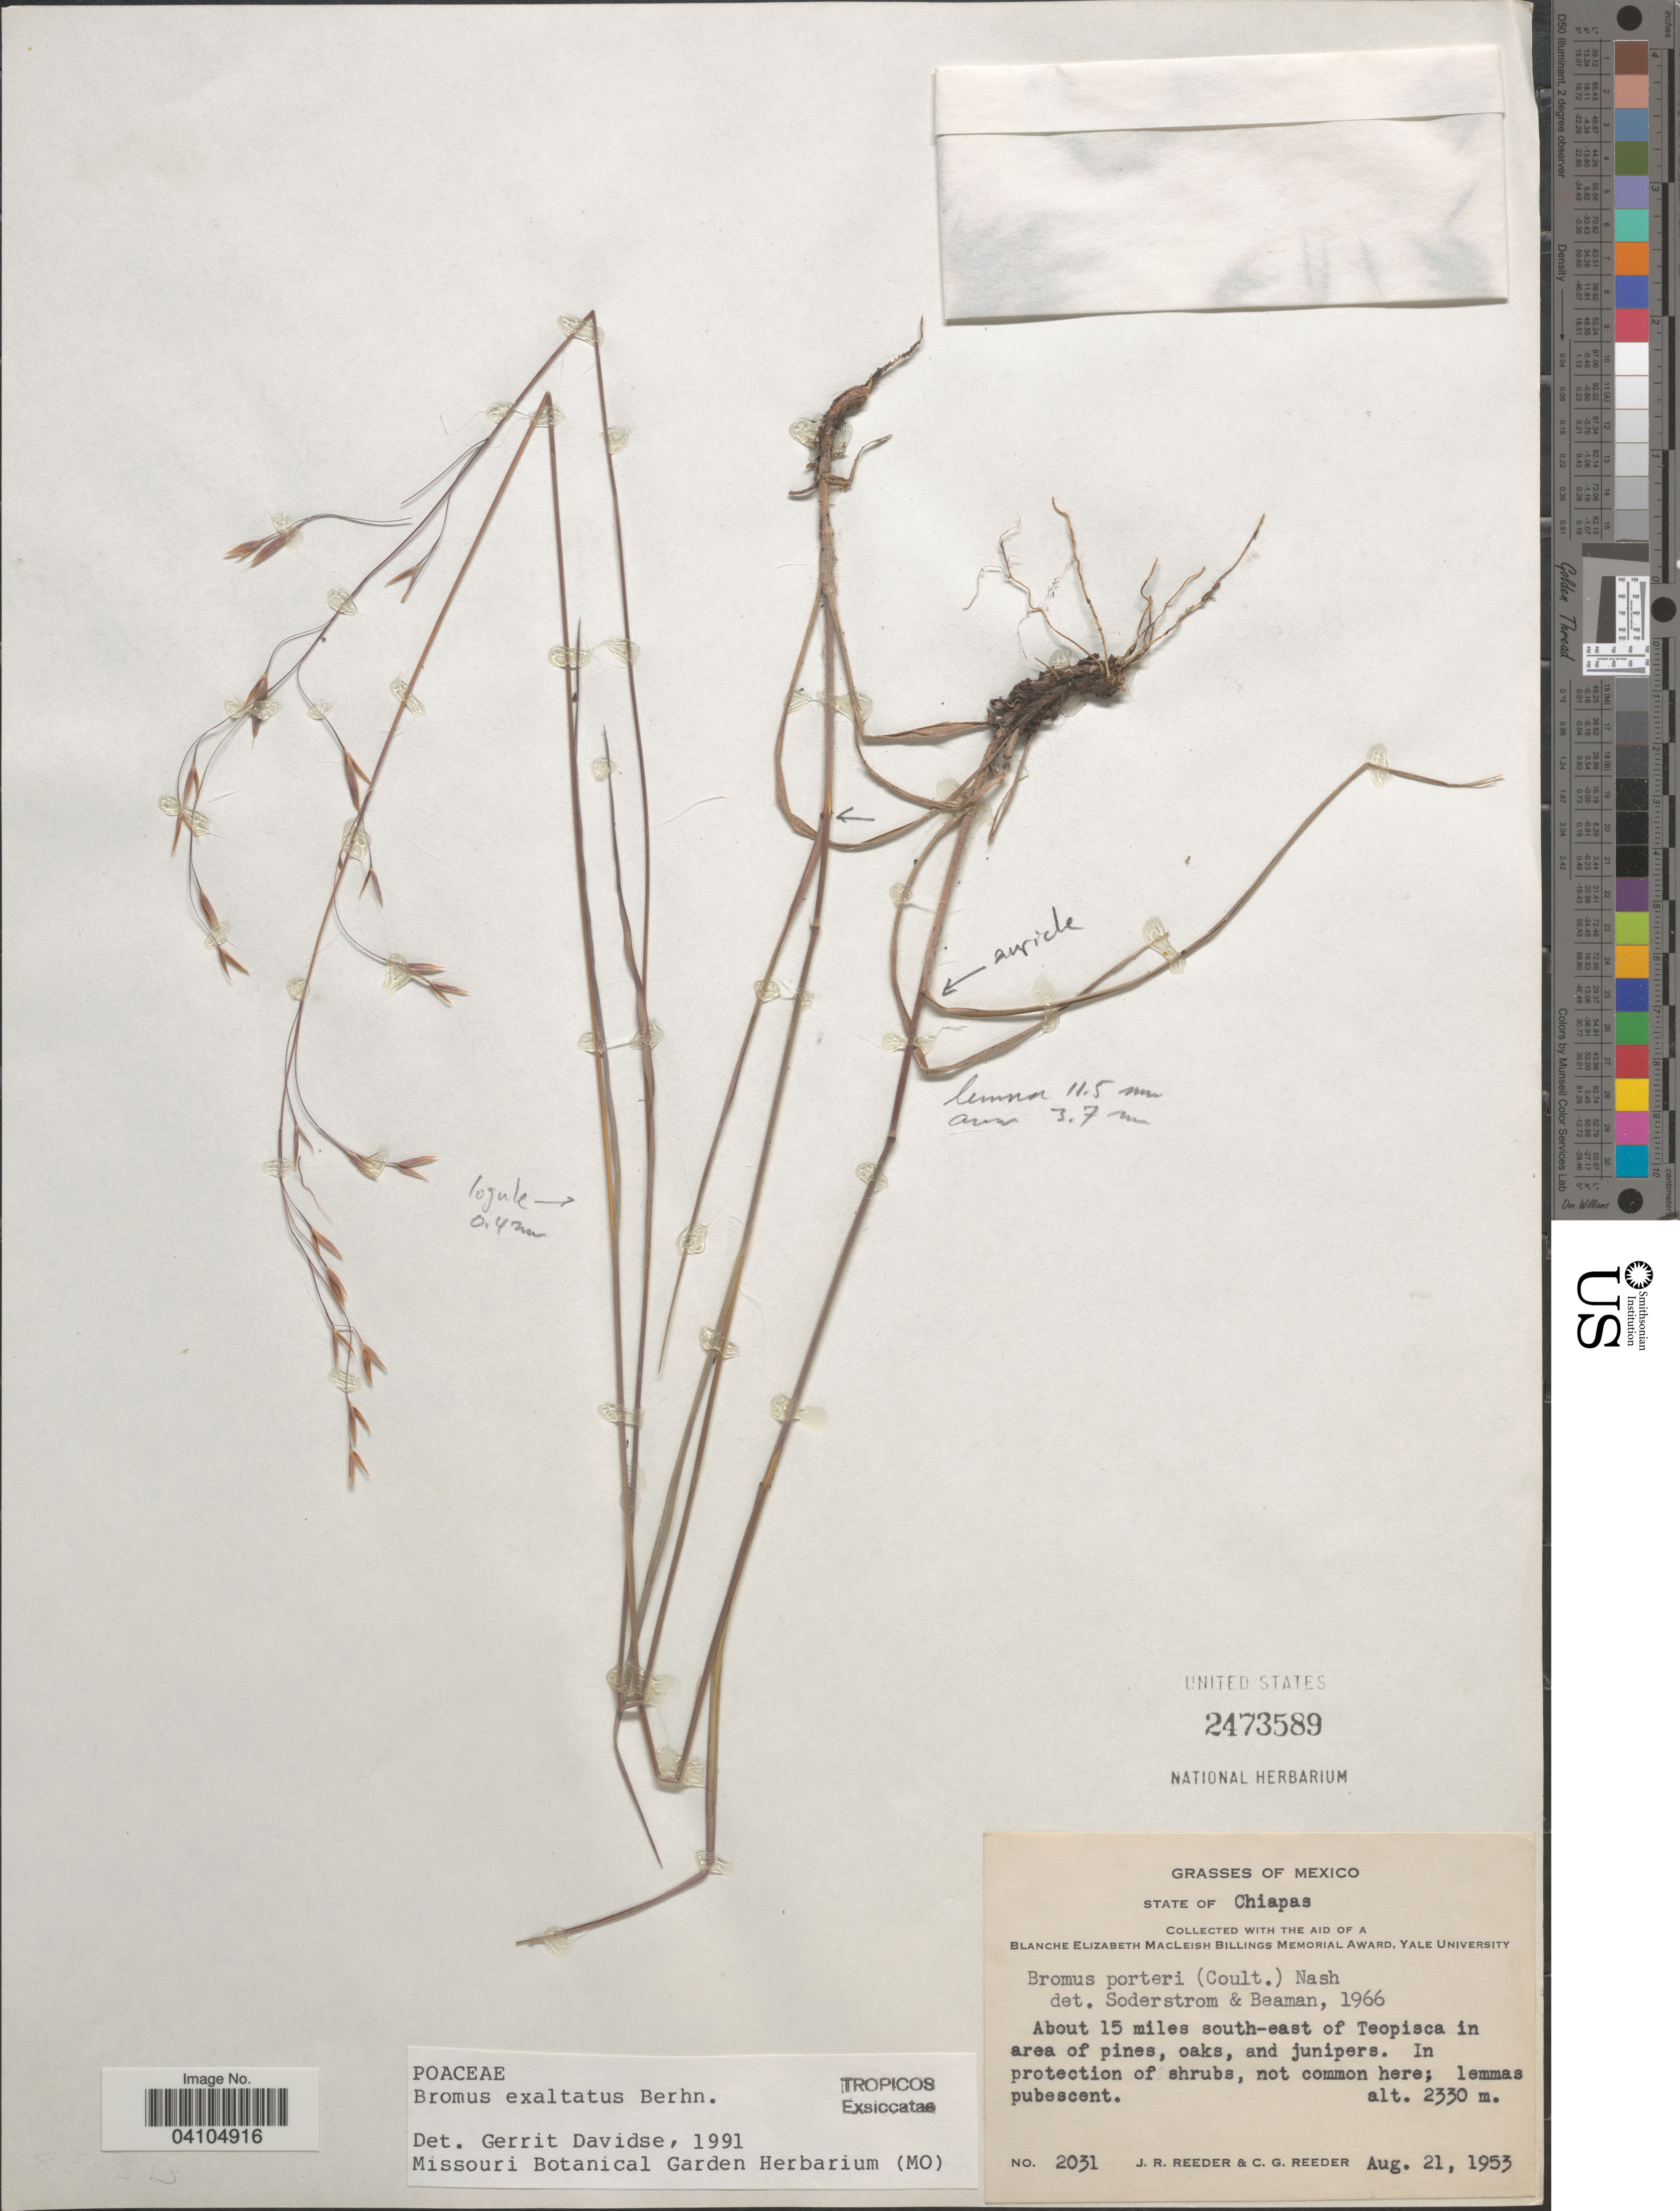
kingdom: Plantae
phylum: Tracheophyta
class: Liliopsida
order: Poales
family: Poaceae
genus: Bromus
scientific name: Bromus exaltatus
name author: Bernhardi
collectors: J. R. Reeder & C. G. Reeder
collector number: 2031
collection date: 1953-08-21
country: Mexico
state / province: Chiapas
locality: About 15 miles south-east of Teopisca in area of pines.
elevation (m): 2330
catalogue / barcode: US 2473589